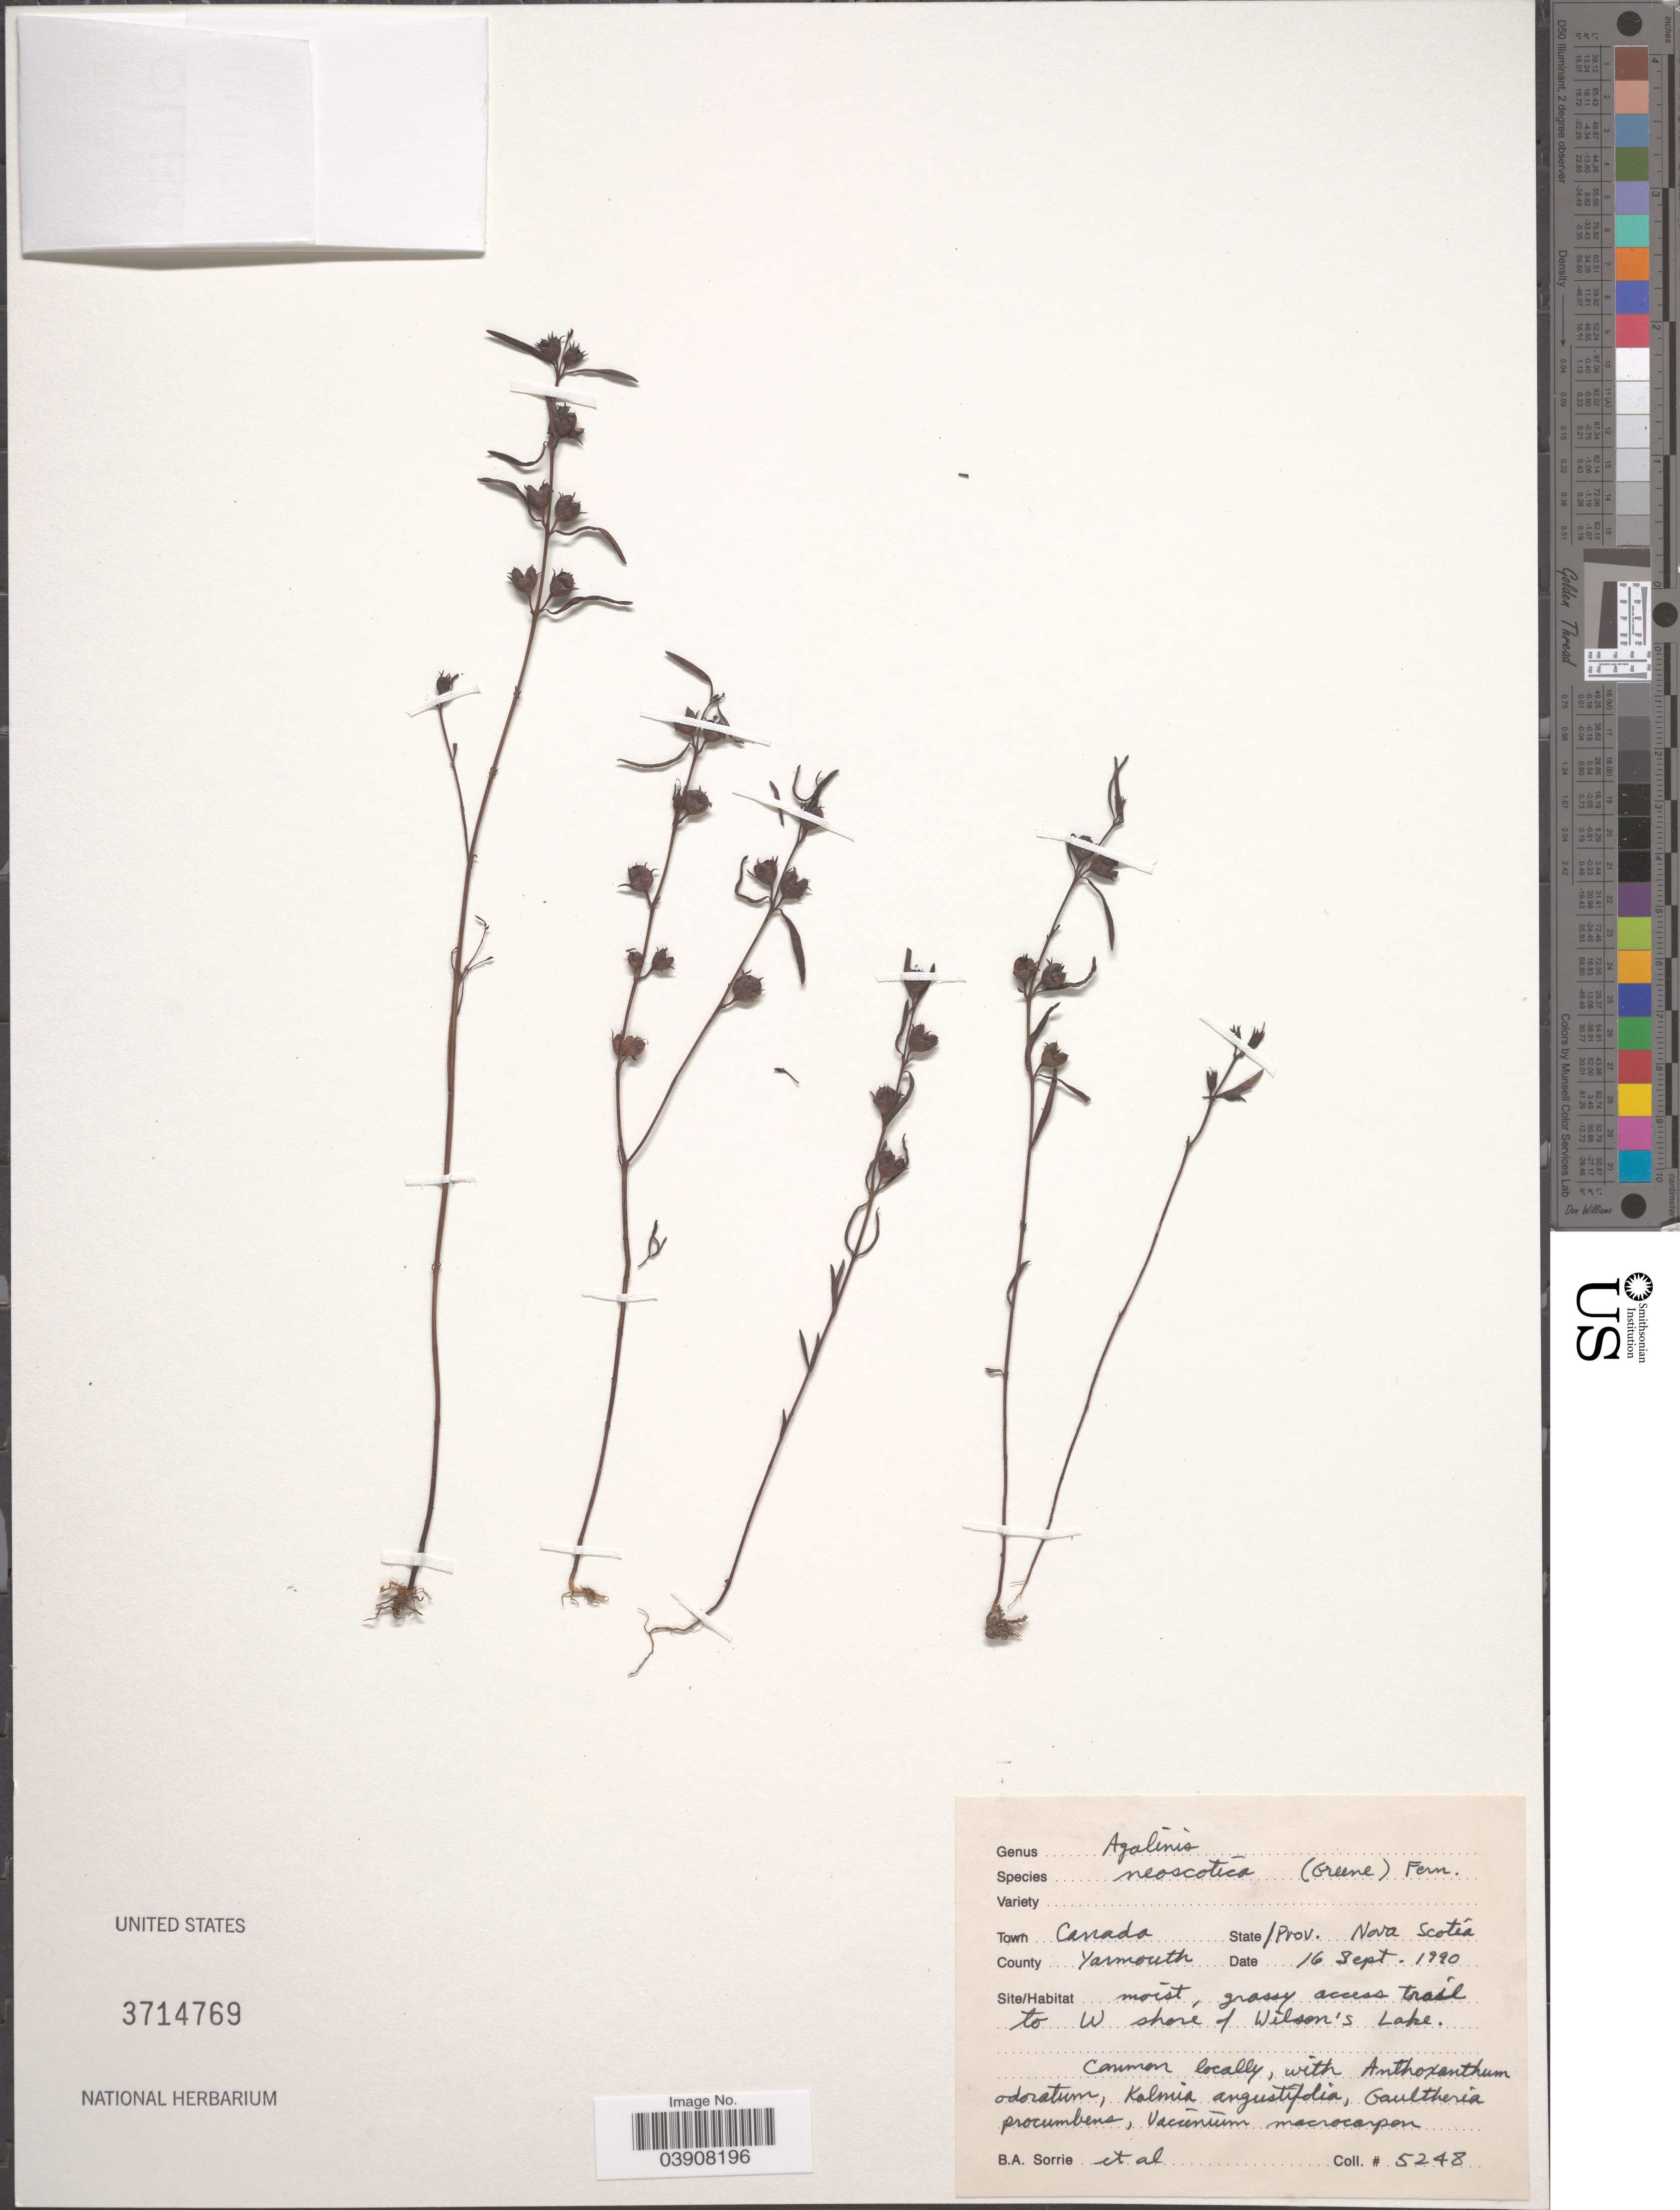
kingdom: Plantae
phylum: Tracheophyta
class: Magnoliopsida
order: Lamiales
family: Orobanchaceae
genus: Agalinis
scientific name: Agalinis neoscotica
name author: (Greene) Fernald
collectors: B. Sorrie & et al.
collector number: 5248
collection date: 1990-09-16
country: Canada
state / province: Nova Scotia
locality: County Yarmouth. Moist, grassy access trail to W shore of Wilson's Lake.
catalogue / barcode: US 3714769